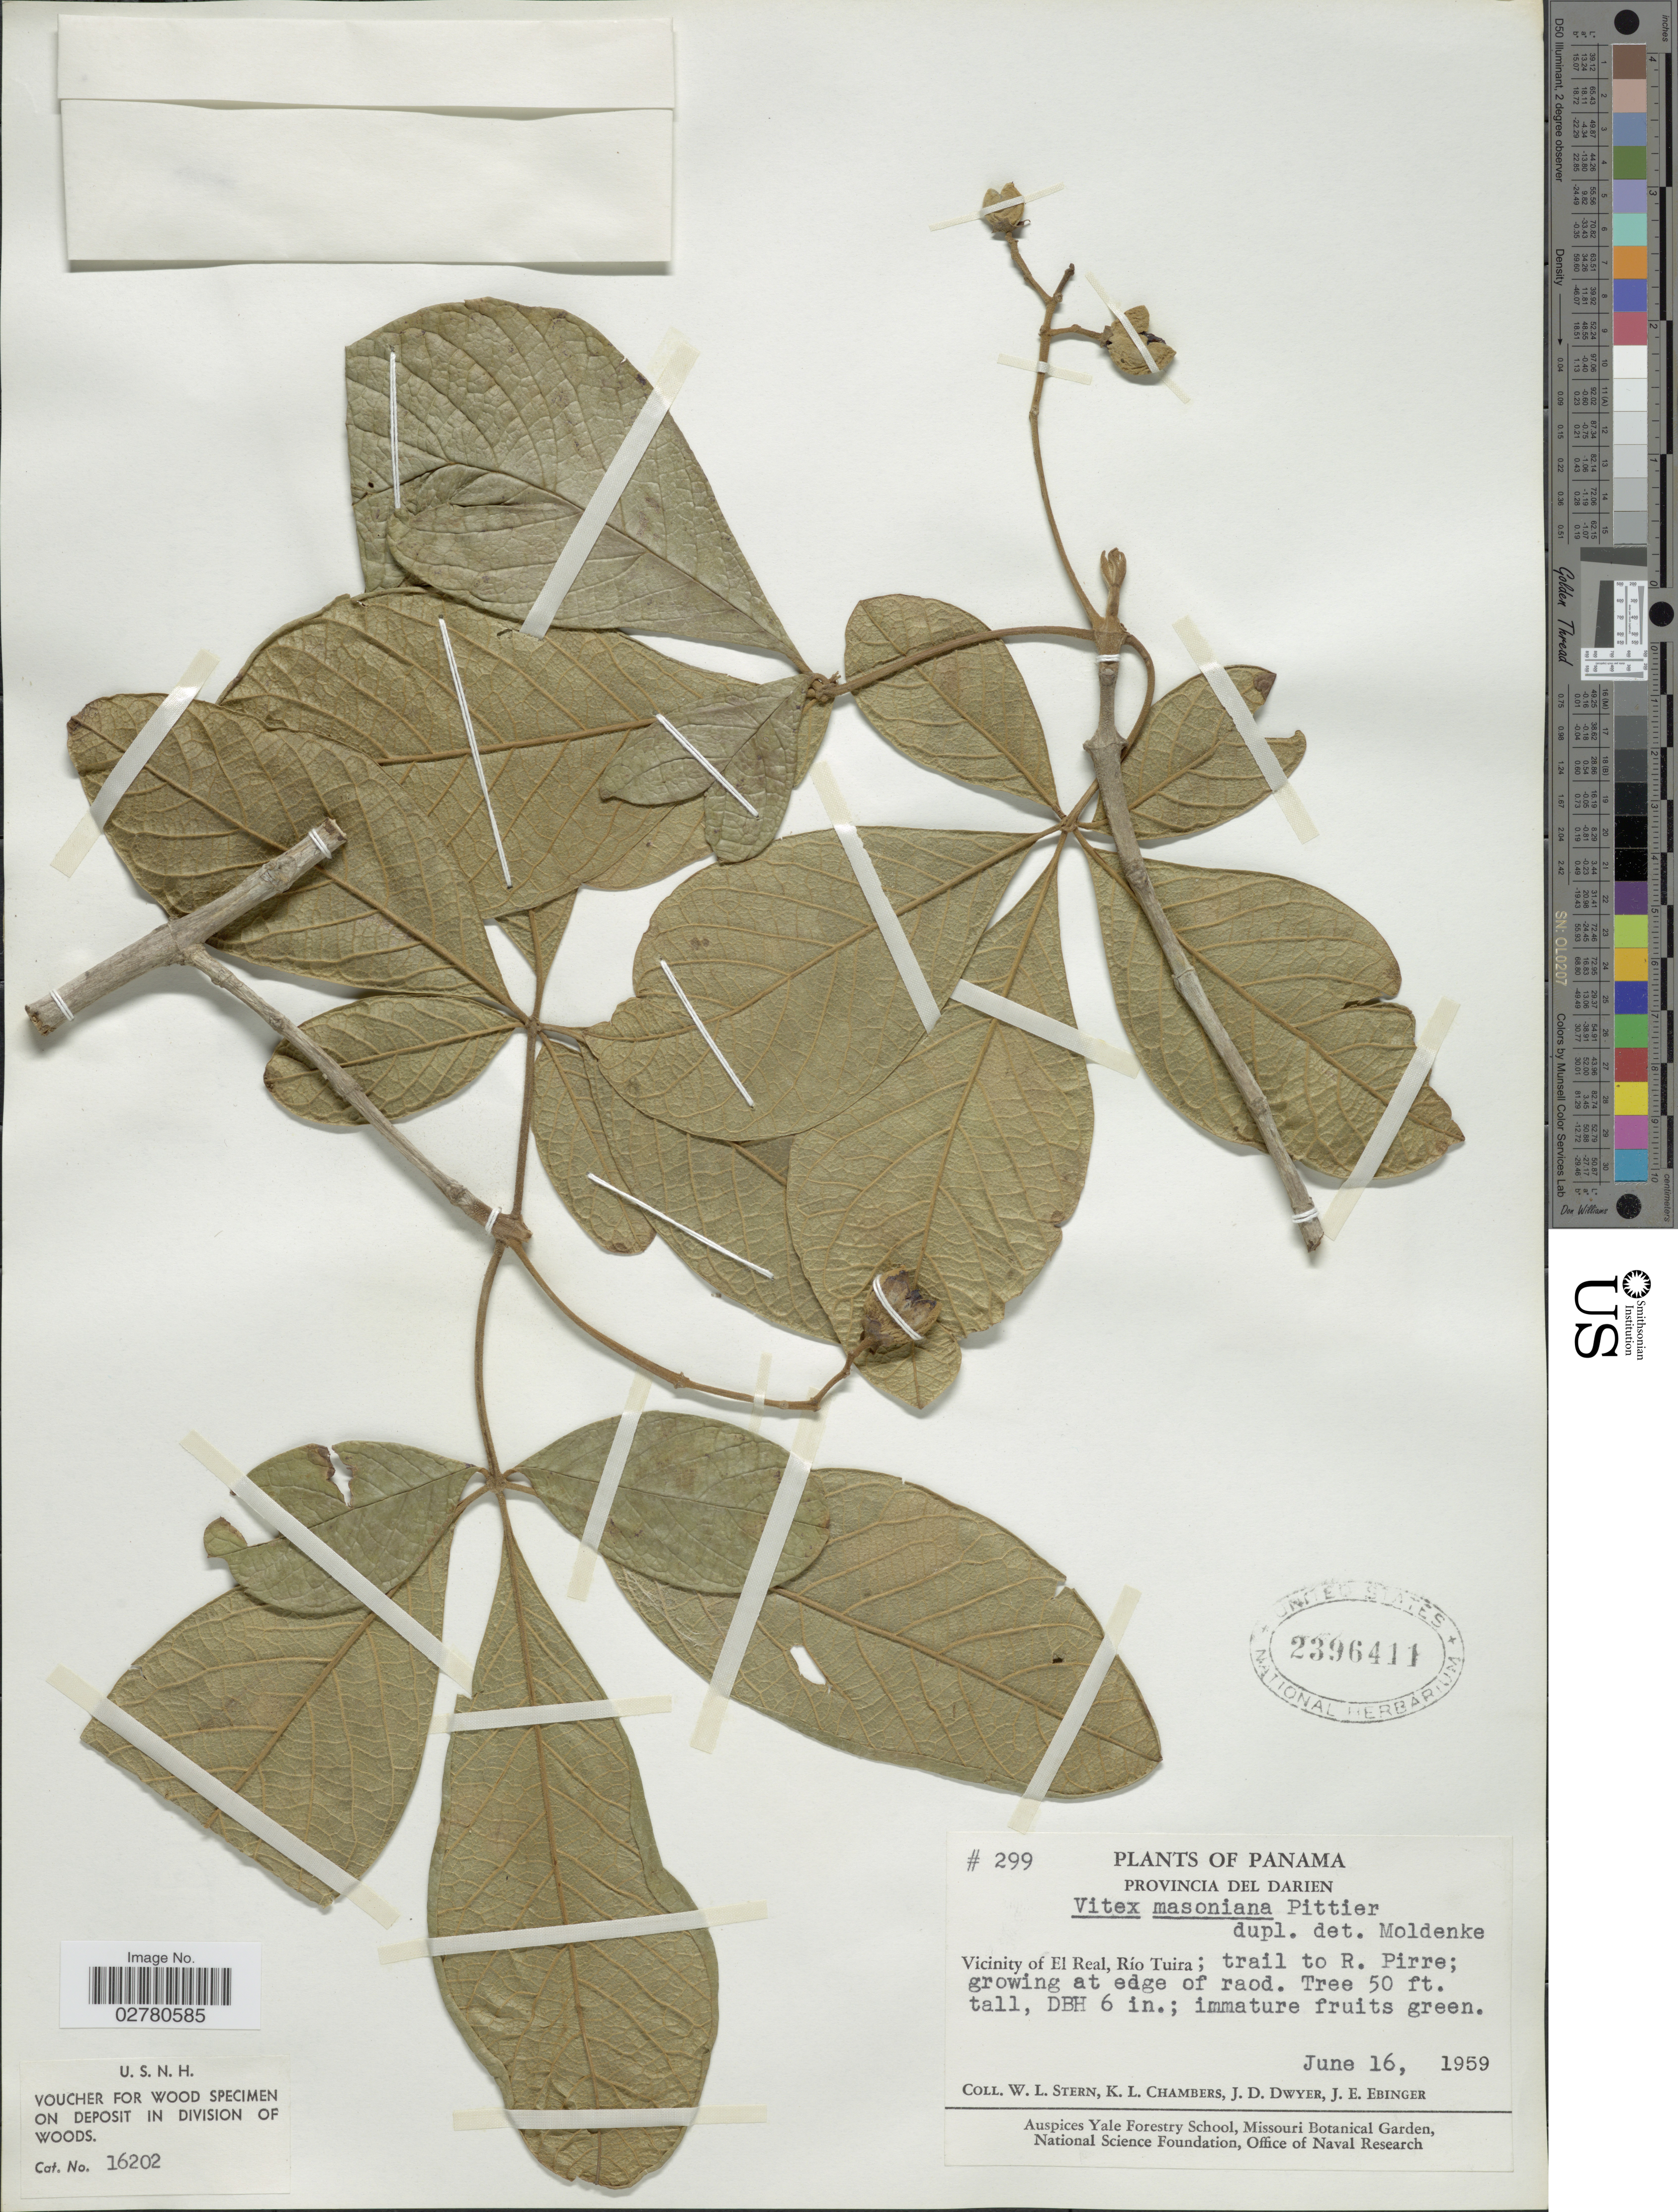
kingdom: Plantae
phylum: Tracheophyta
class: Magnoliopsida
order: Lamiales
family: Lamiaceae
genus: Vitex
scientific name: Vitex masoniana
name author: Pittier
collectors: W. L. Stern, K. Chambers, J. D. Dwyer & J. Ebinger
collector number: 299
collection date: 1959-06-16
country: Panama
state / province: Darién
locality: Provincia Del Darien, Vicinity of El Real, Río Tuira, trail to R. Pirre.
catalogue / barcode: US 2396411